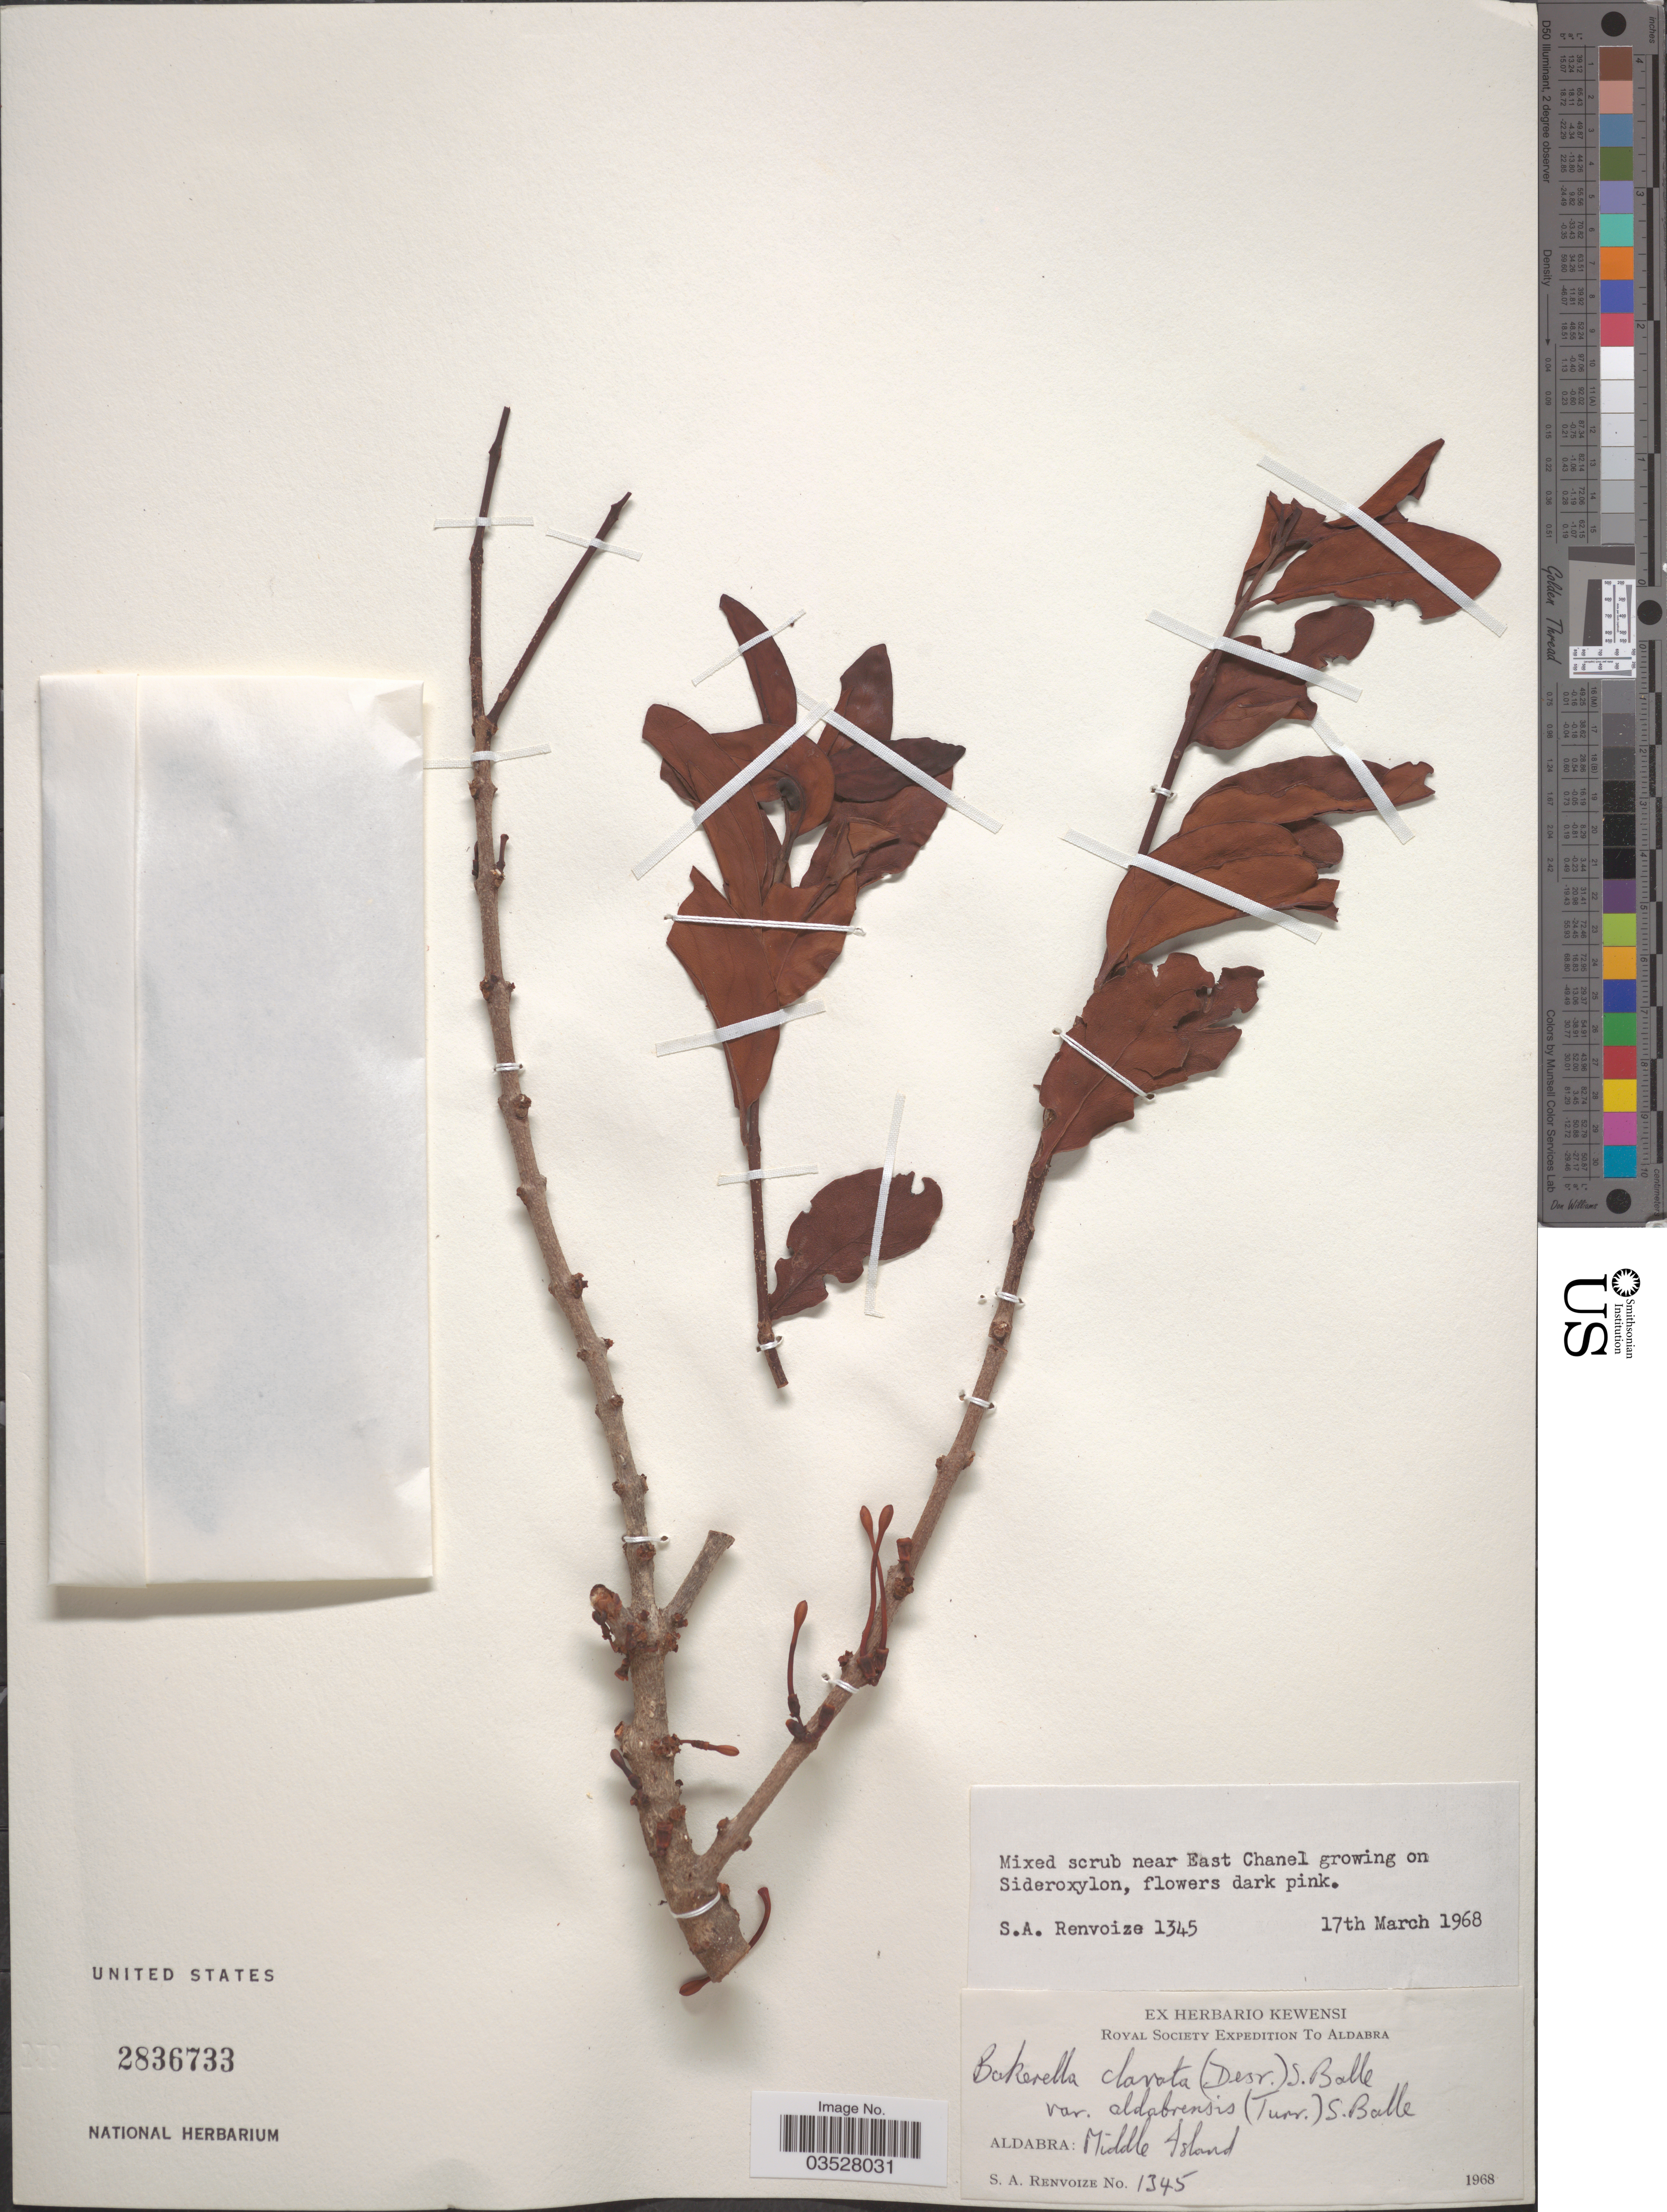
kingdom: Plantae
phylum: Tracheophyta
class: Magnoliopsida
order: Santalales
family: Loranthaceae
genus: Bakerella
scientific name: Bakerella clavata var. aldabrensis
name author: (Turrill) Balle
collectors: S. A. Renvoize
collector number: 1345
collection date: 1968-03-17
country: Seychelles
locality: Aldabra: Middle Island.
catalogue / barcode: US 2836733